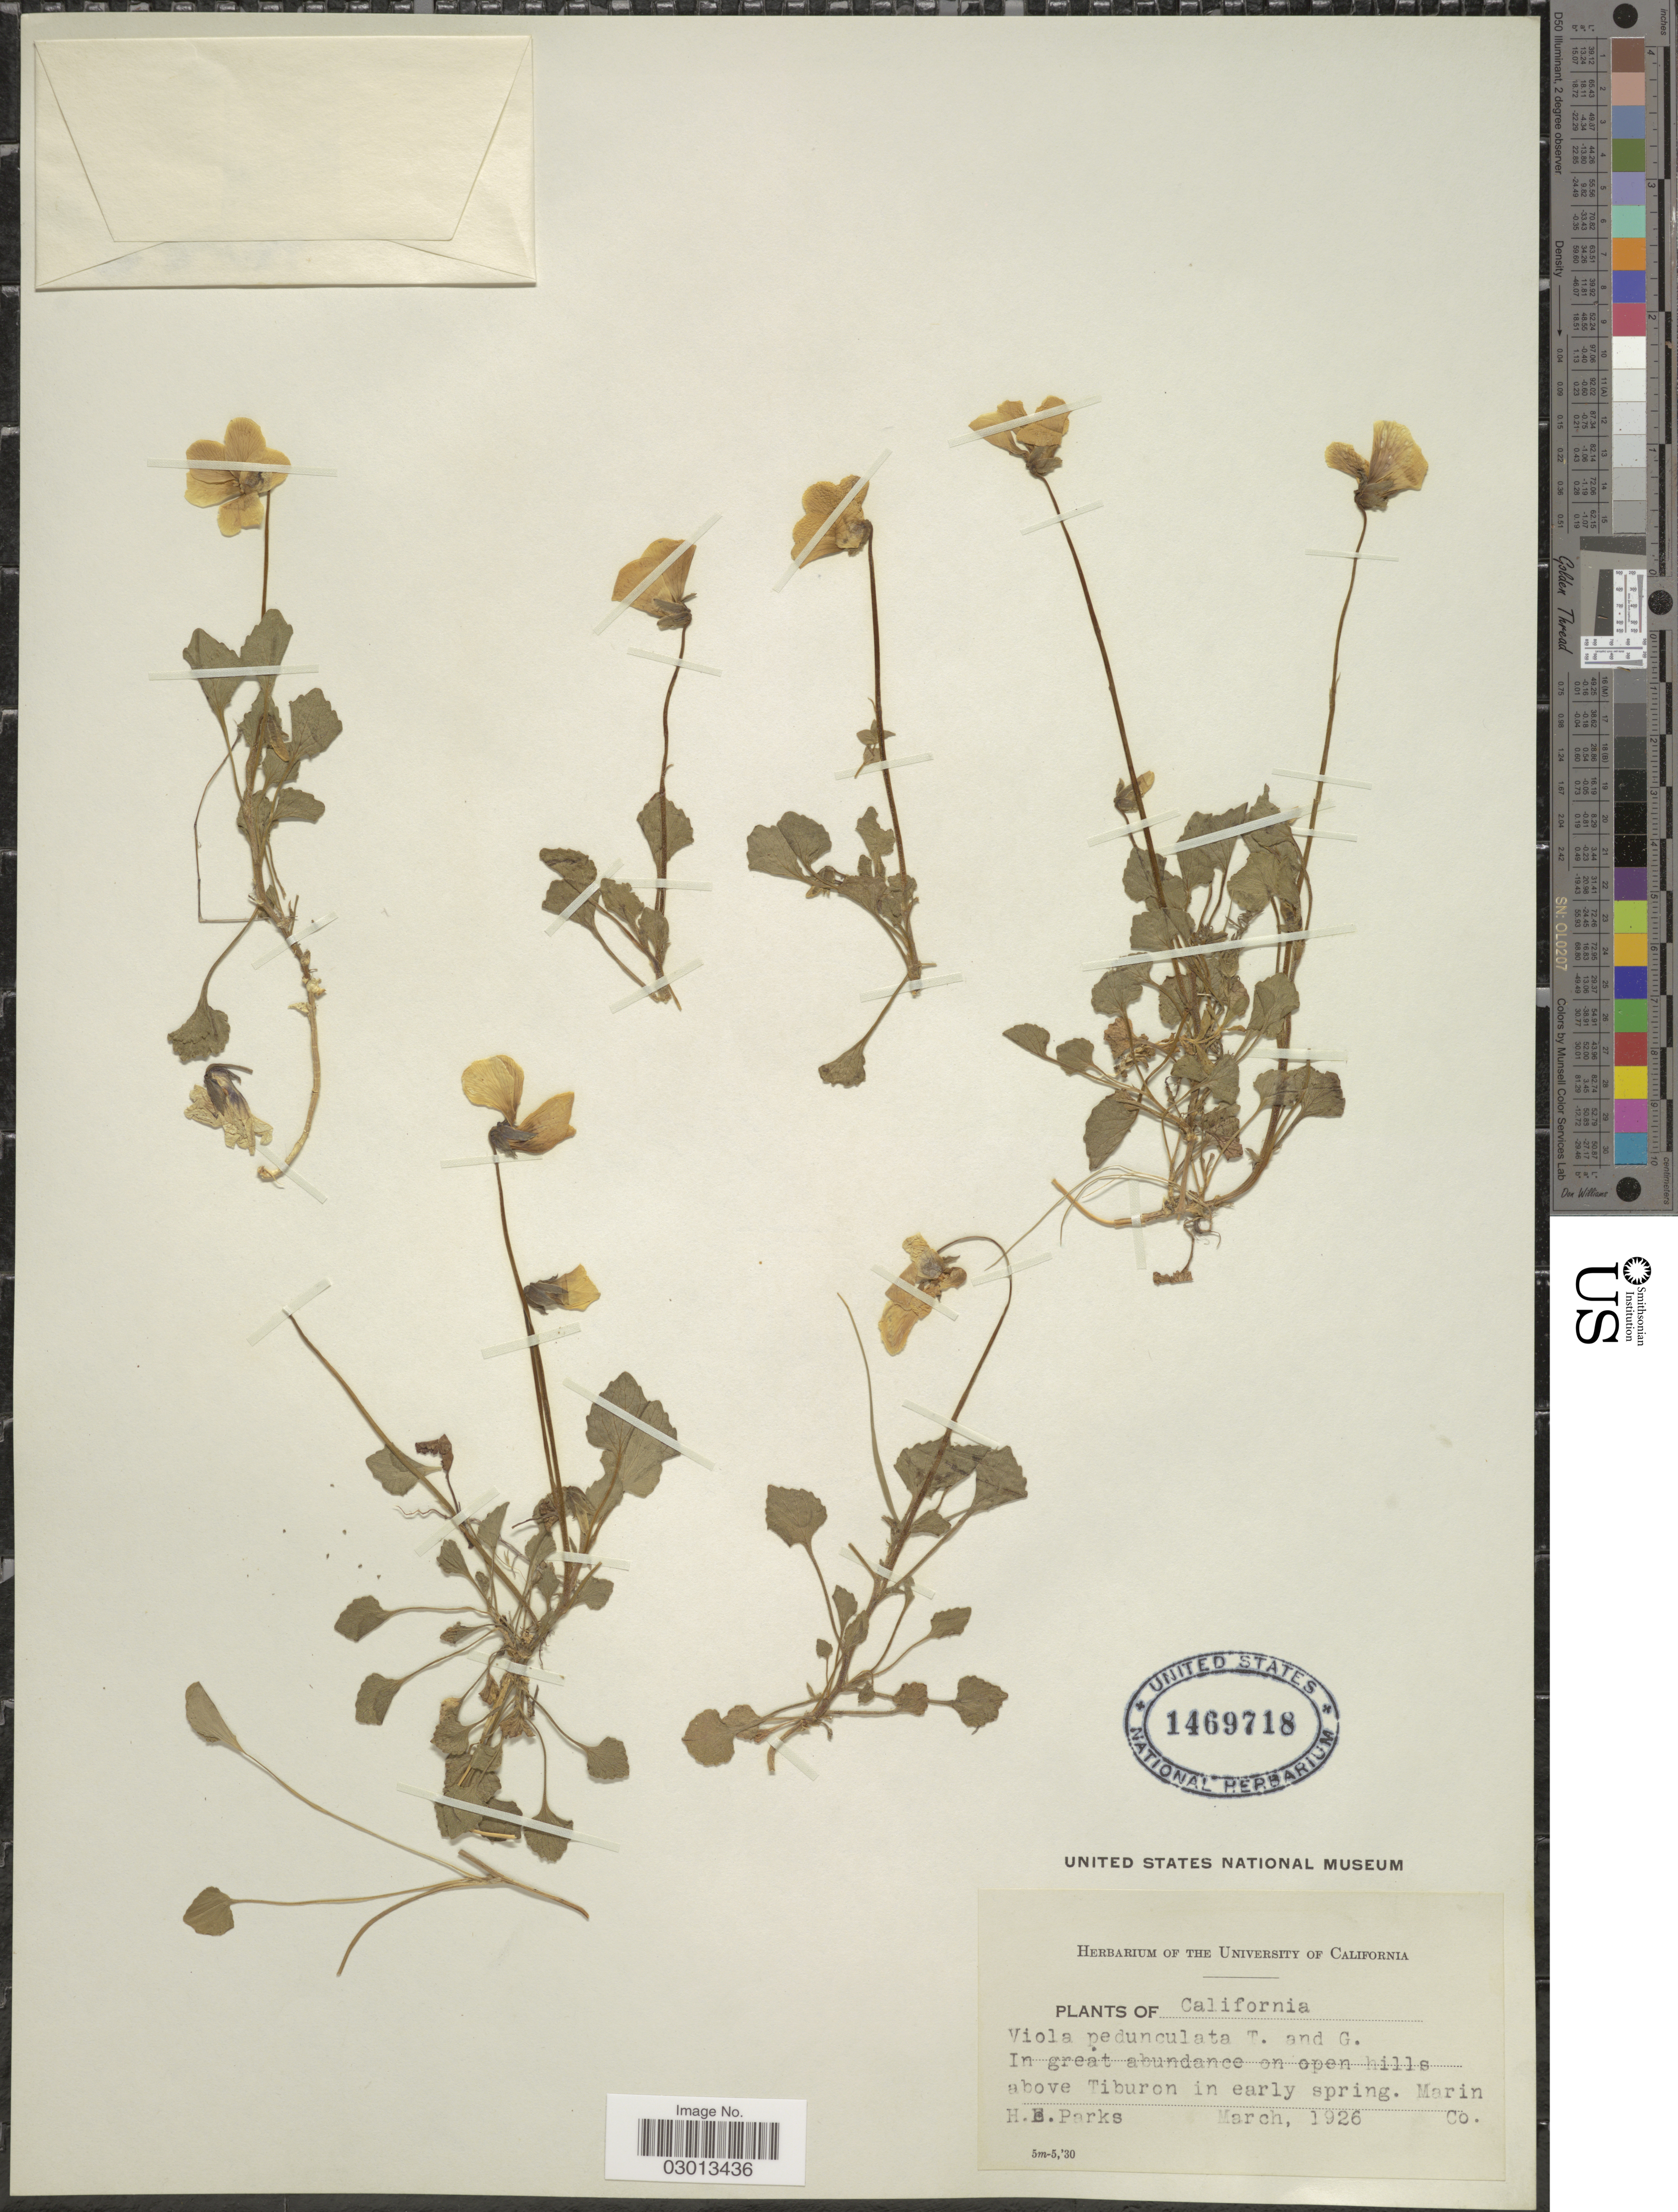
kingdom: Plantae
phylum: Tracheophyta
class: Magnoliopsida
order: Malpighiales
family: Violaceae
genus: Viola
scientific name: Viola pedunculata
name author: Torr. & A. Gray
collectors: H. E. Parks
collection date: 1926-03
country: United States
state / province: California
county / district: Marin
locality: Above Tiburon in early spring. Marin Co.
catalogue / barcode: US 1469718